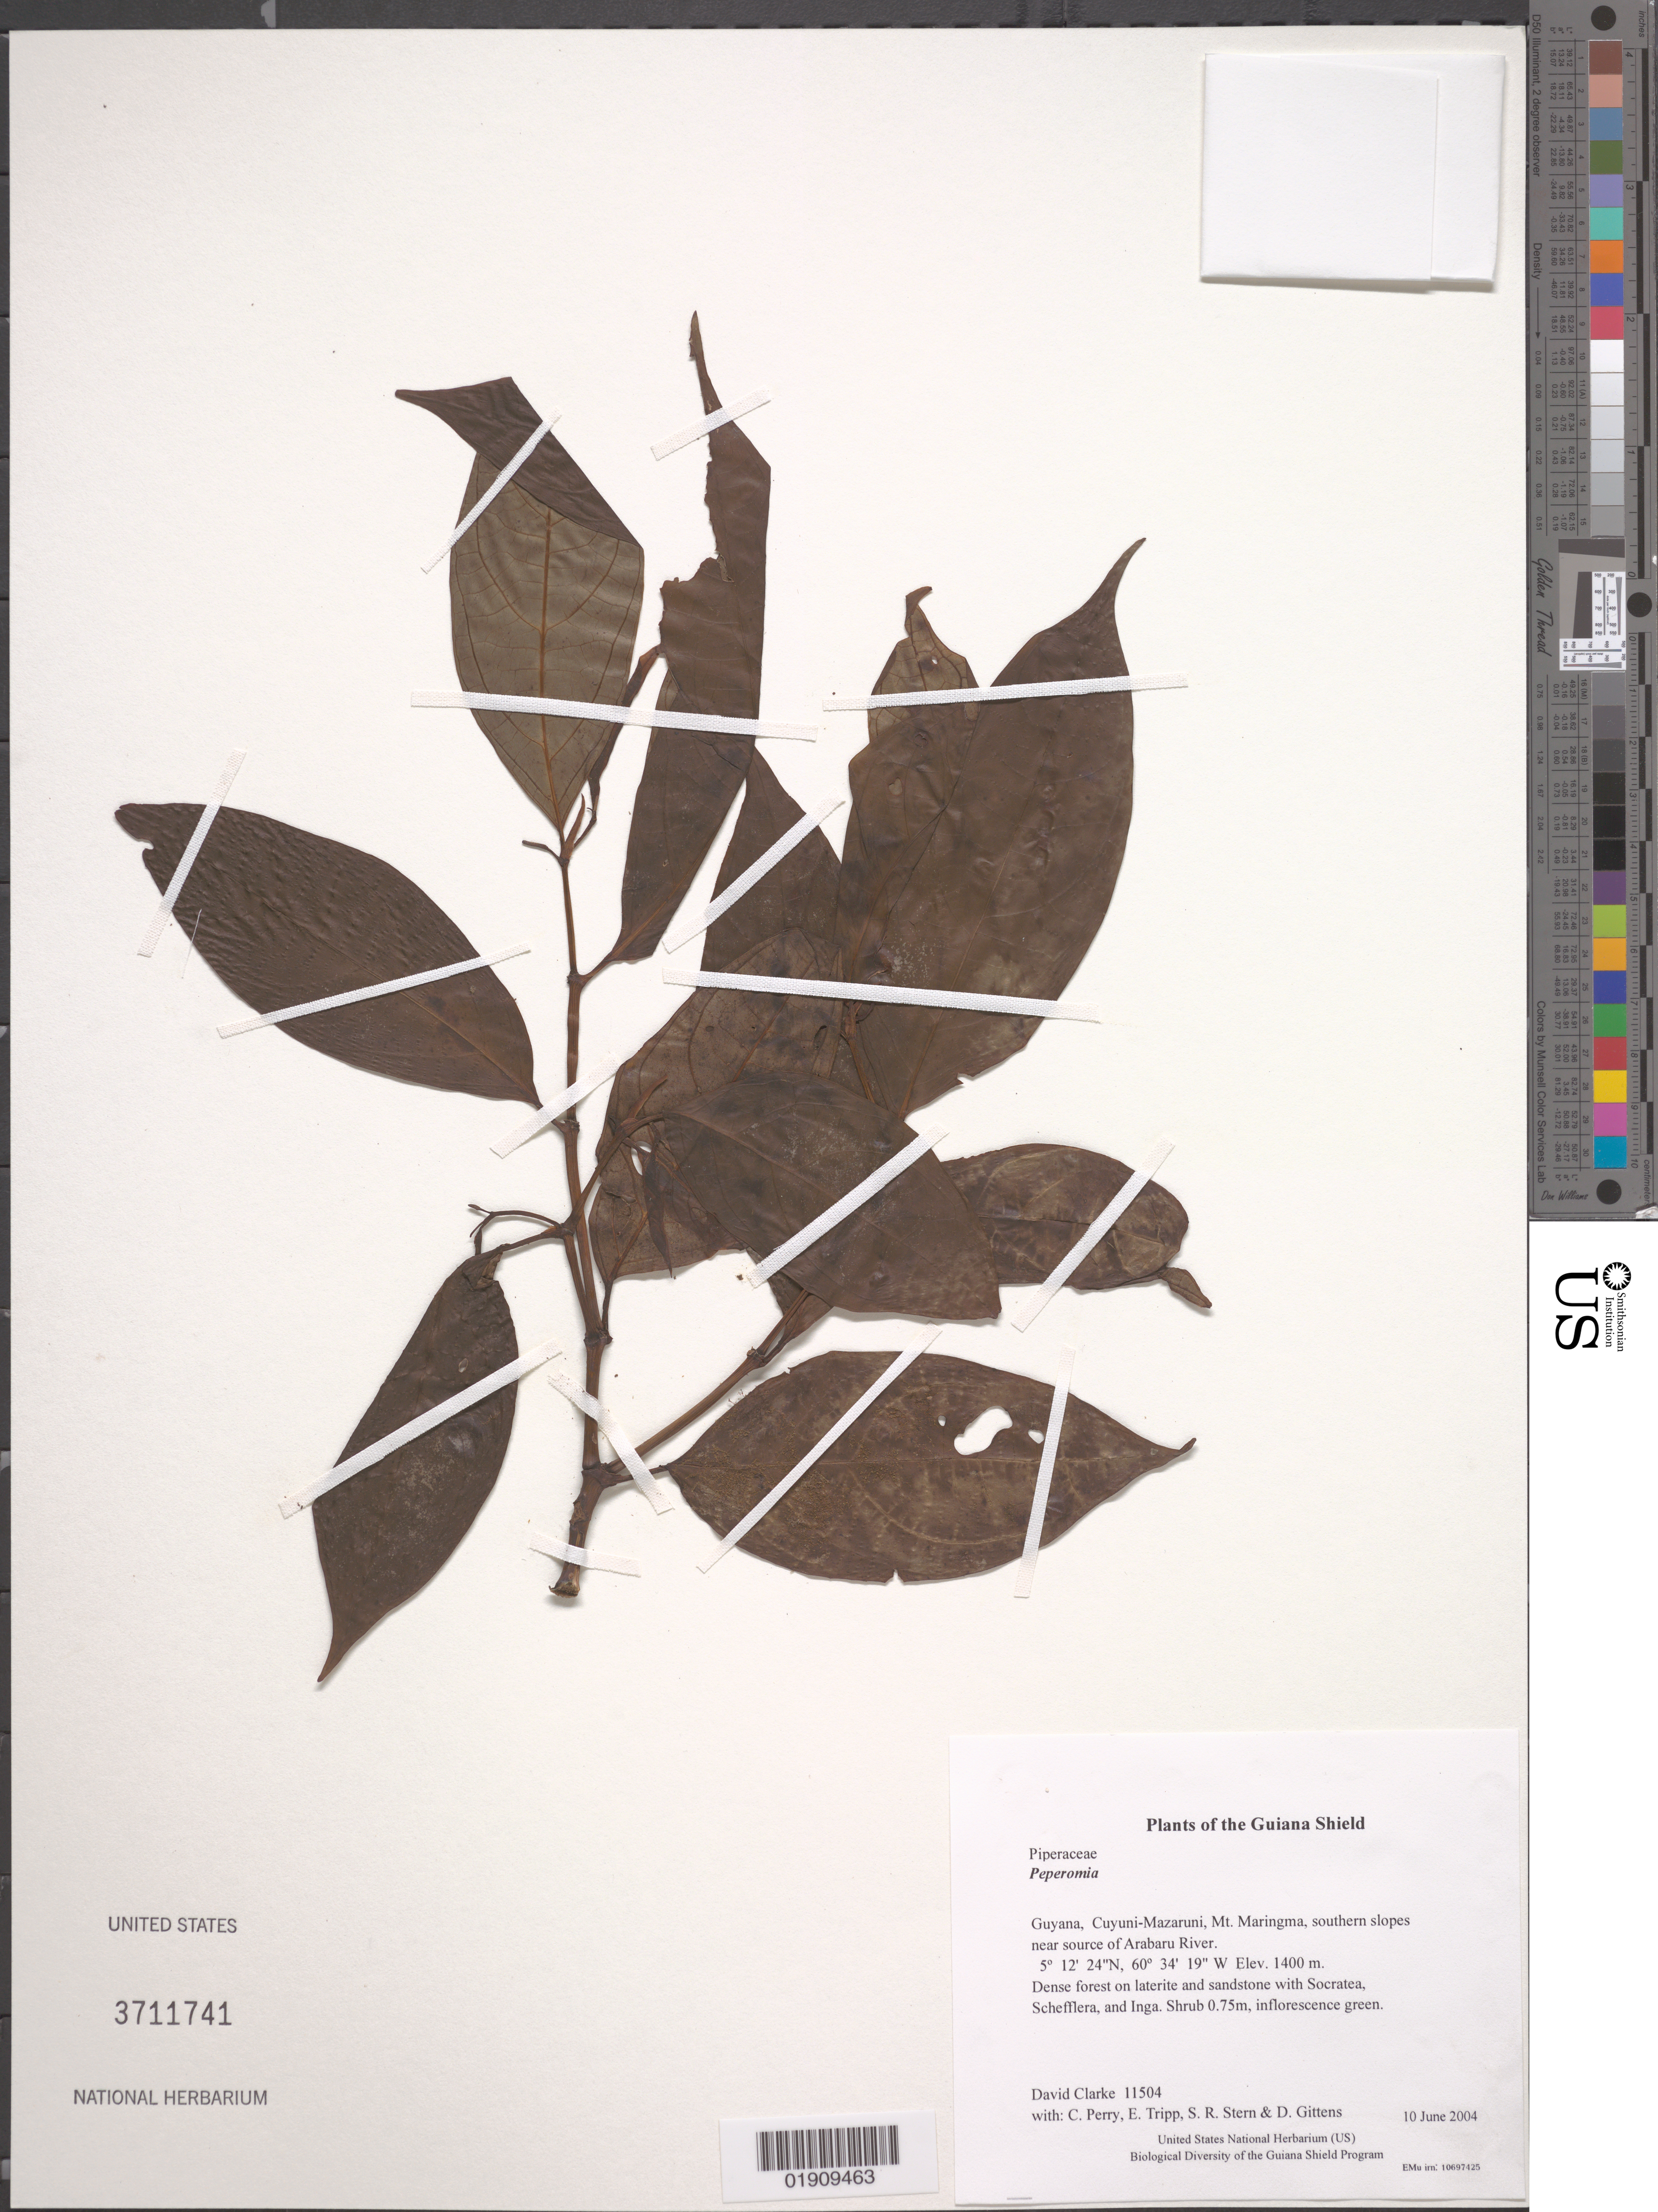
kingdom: Plantae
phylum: Tracheophyta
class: Magnoliopsida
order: Piperales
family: Piperaceae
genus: Piper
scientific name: Piper sp.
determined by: Jiménez, José Estaban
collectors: H. D. Clarke, C. Perry, E. Tripp, S. R. Stern & D. Gittens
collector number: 11504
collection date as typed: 10 June 2004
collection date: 2004-06-10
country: Guyana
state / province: Cuyuni-Mazaruni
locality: Mt. Maringma, southern slopes near source of Arabaru River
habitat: Dense forest on laterite and sandstone with Socratea, Schefflera, and Inga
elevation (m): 1400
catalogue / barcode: US 3711741